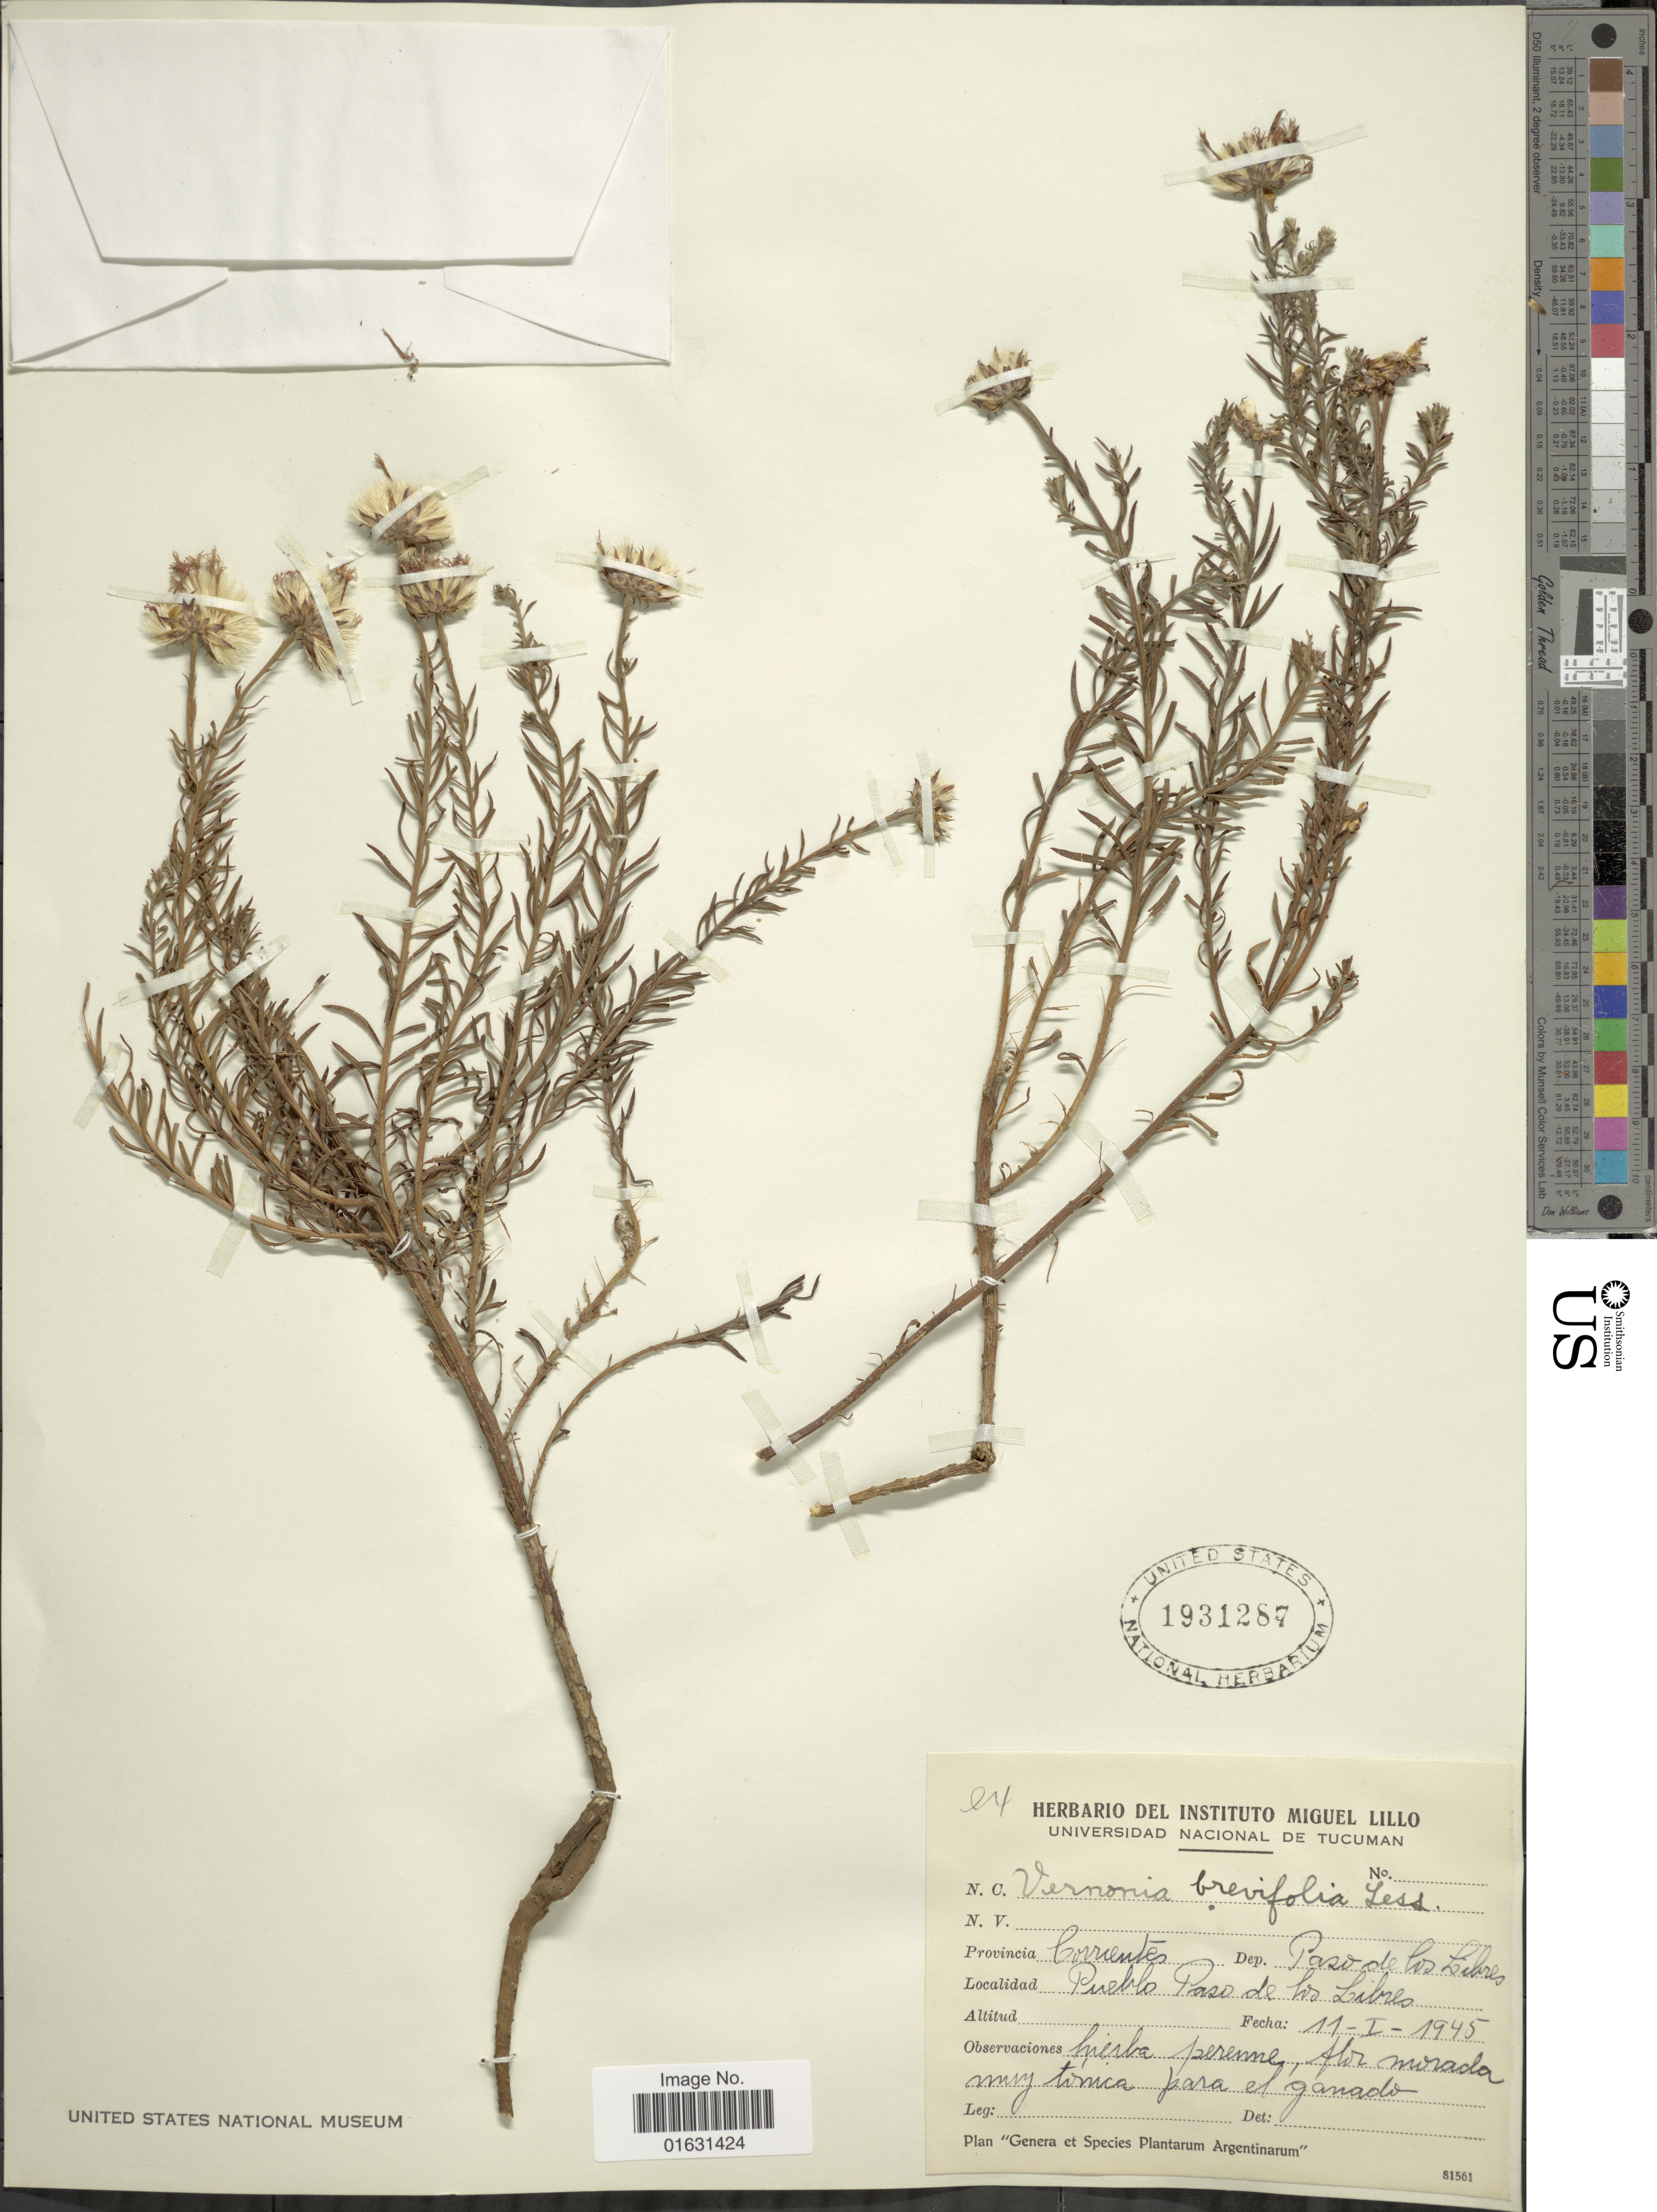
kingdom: Plantae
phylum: Tracheophyta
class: Magnoliopsida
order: Asterales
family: Asteraceae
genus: Lessingianthus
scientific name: Lessingianthus brevifolius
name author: (Less.) H. Rob.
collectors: M. Lillo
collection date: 1945-01-11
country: Argentina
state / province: Corrientes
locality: Paso de Cos Libres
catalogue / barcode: US 1931287